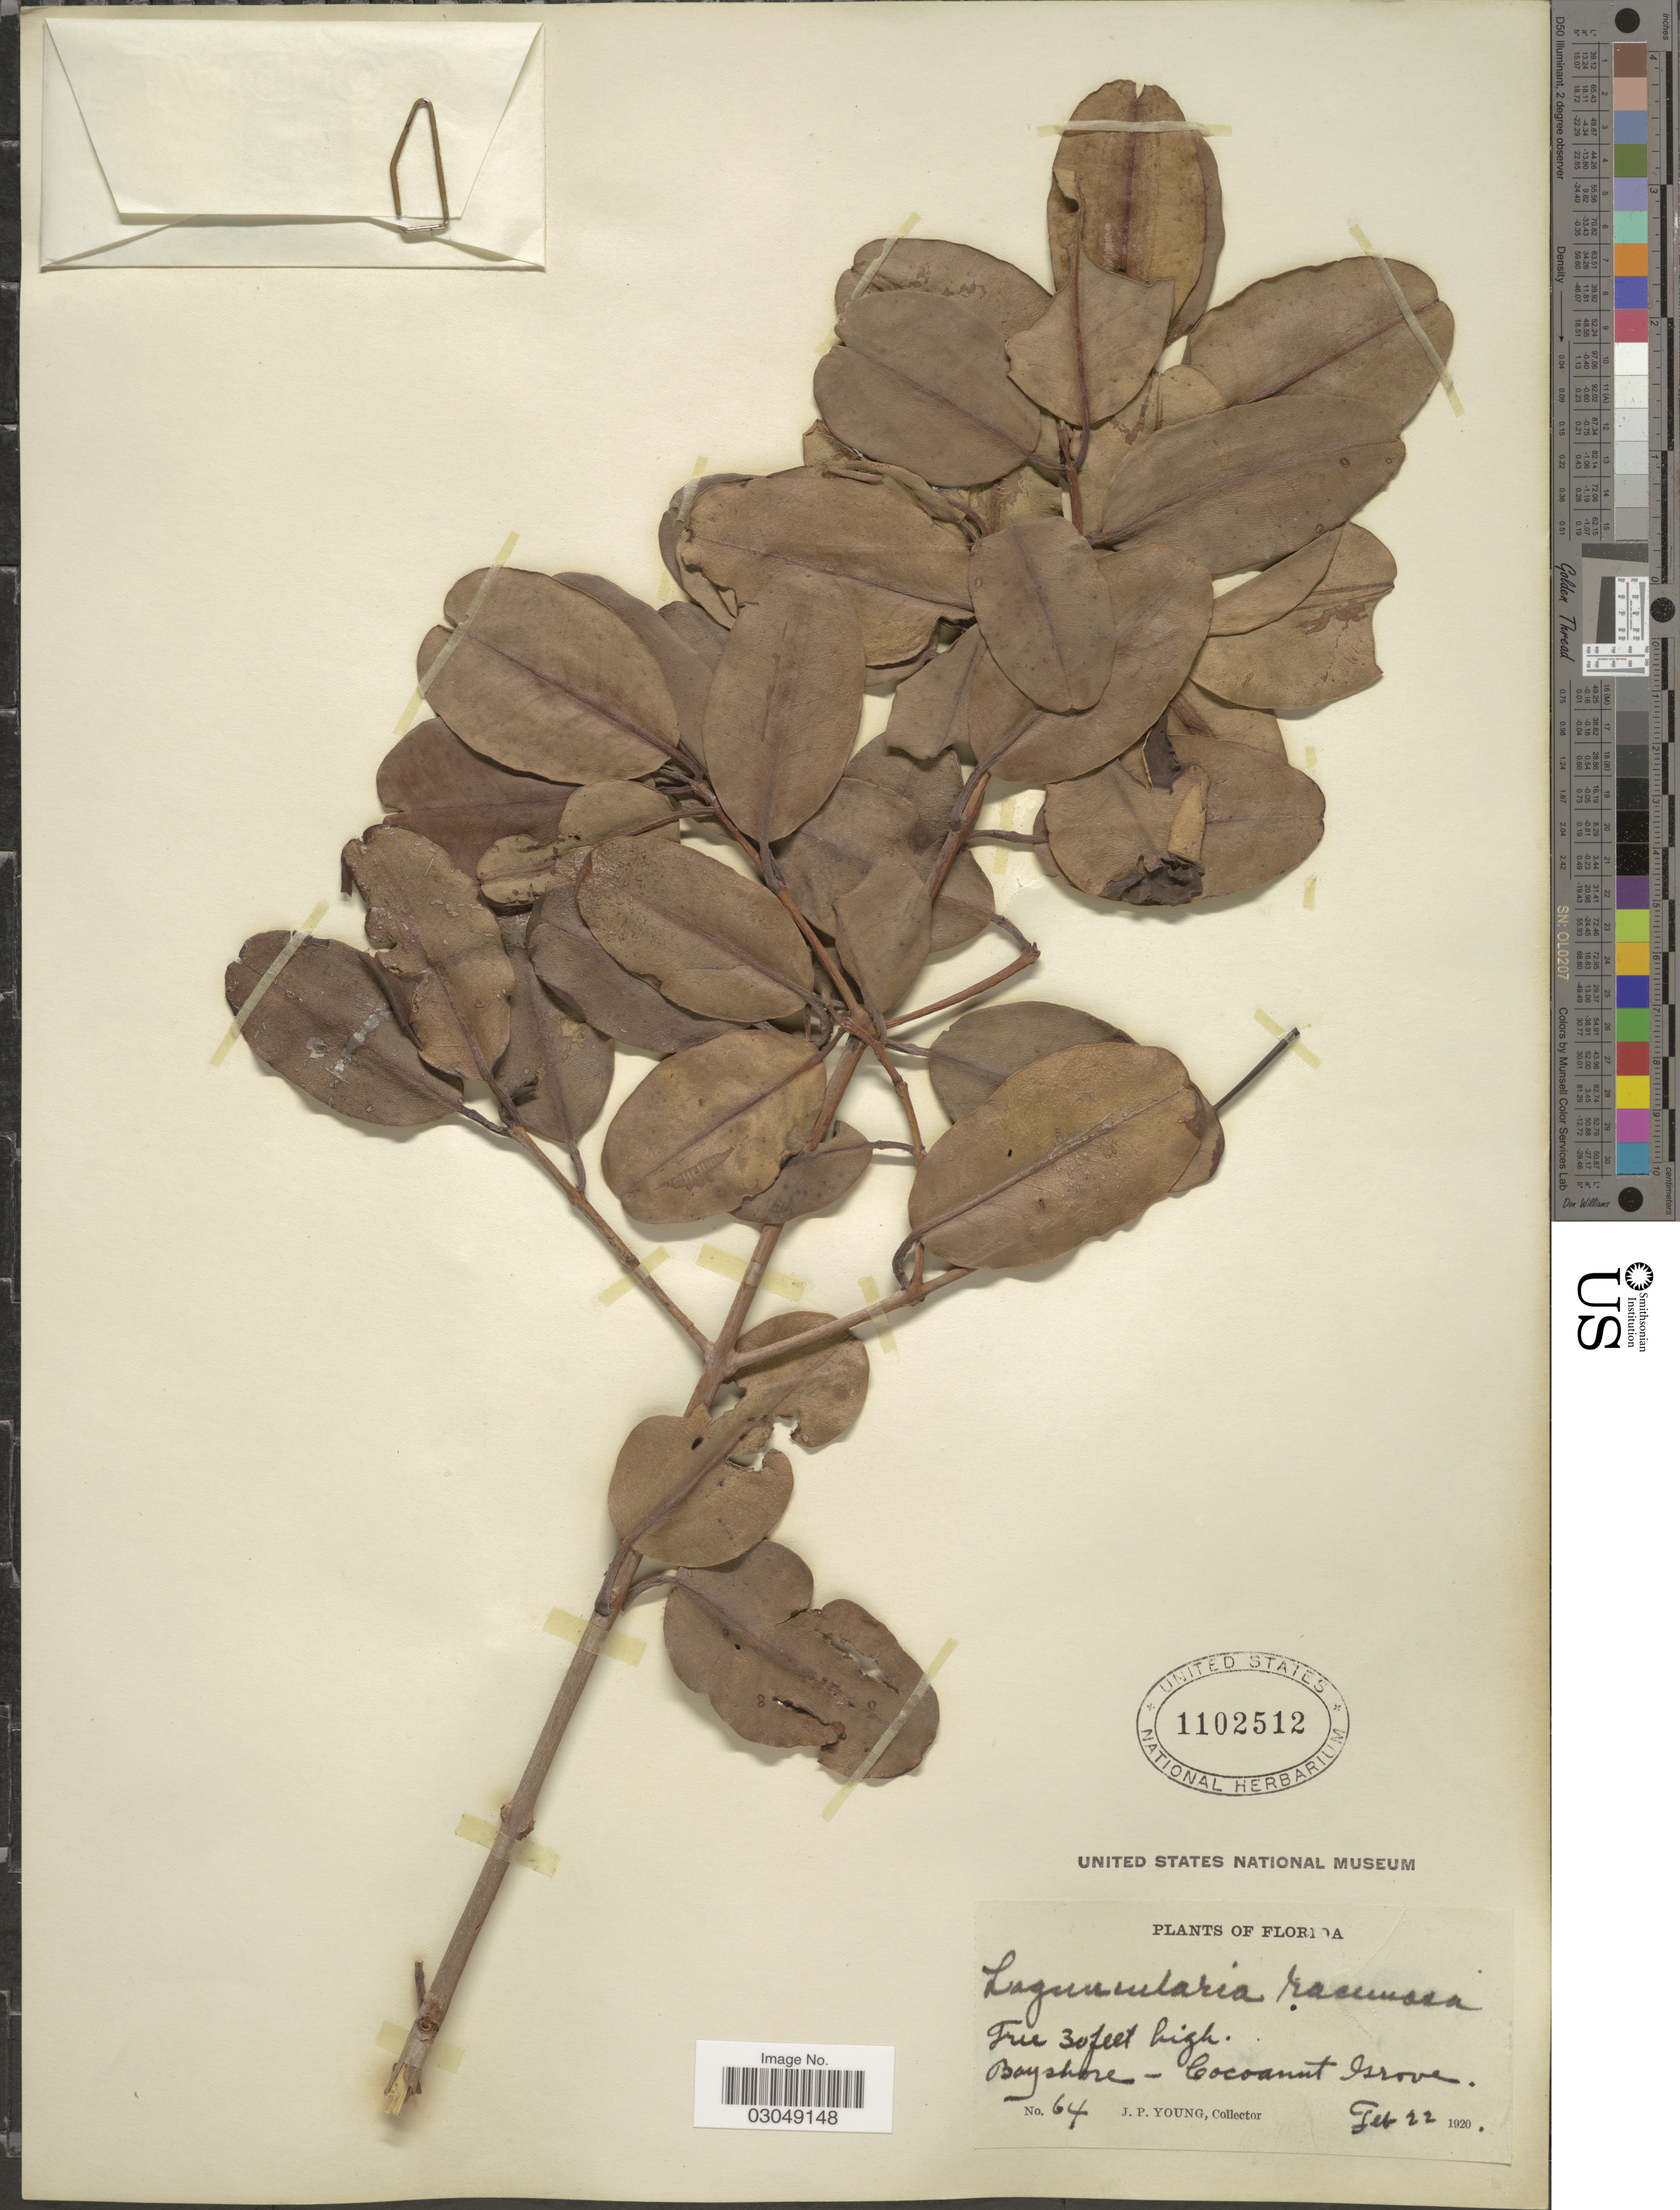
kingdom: Plantae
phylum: Tracheophyta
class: Magnoliopsida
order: Myrtales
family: Combretaceae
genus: Laguncularia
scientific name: Laguncularia racemosa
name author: (L.) C.F. Gaertn.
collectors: J. P. Young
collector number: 64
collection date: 1920-02-22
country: United States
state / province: Florida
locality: Bayshore - Coconut Grove.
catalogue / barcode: US 1102512